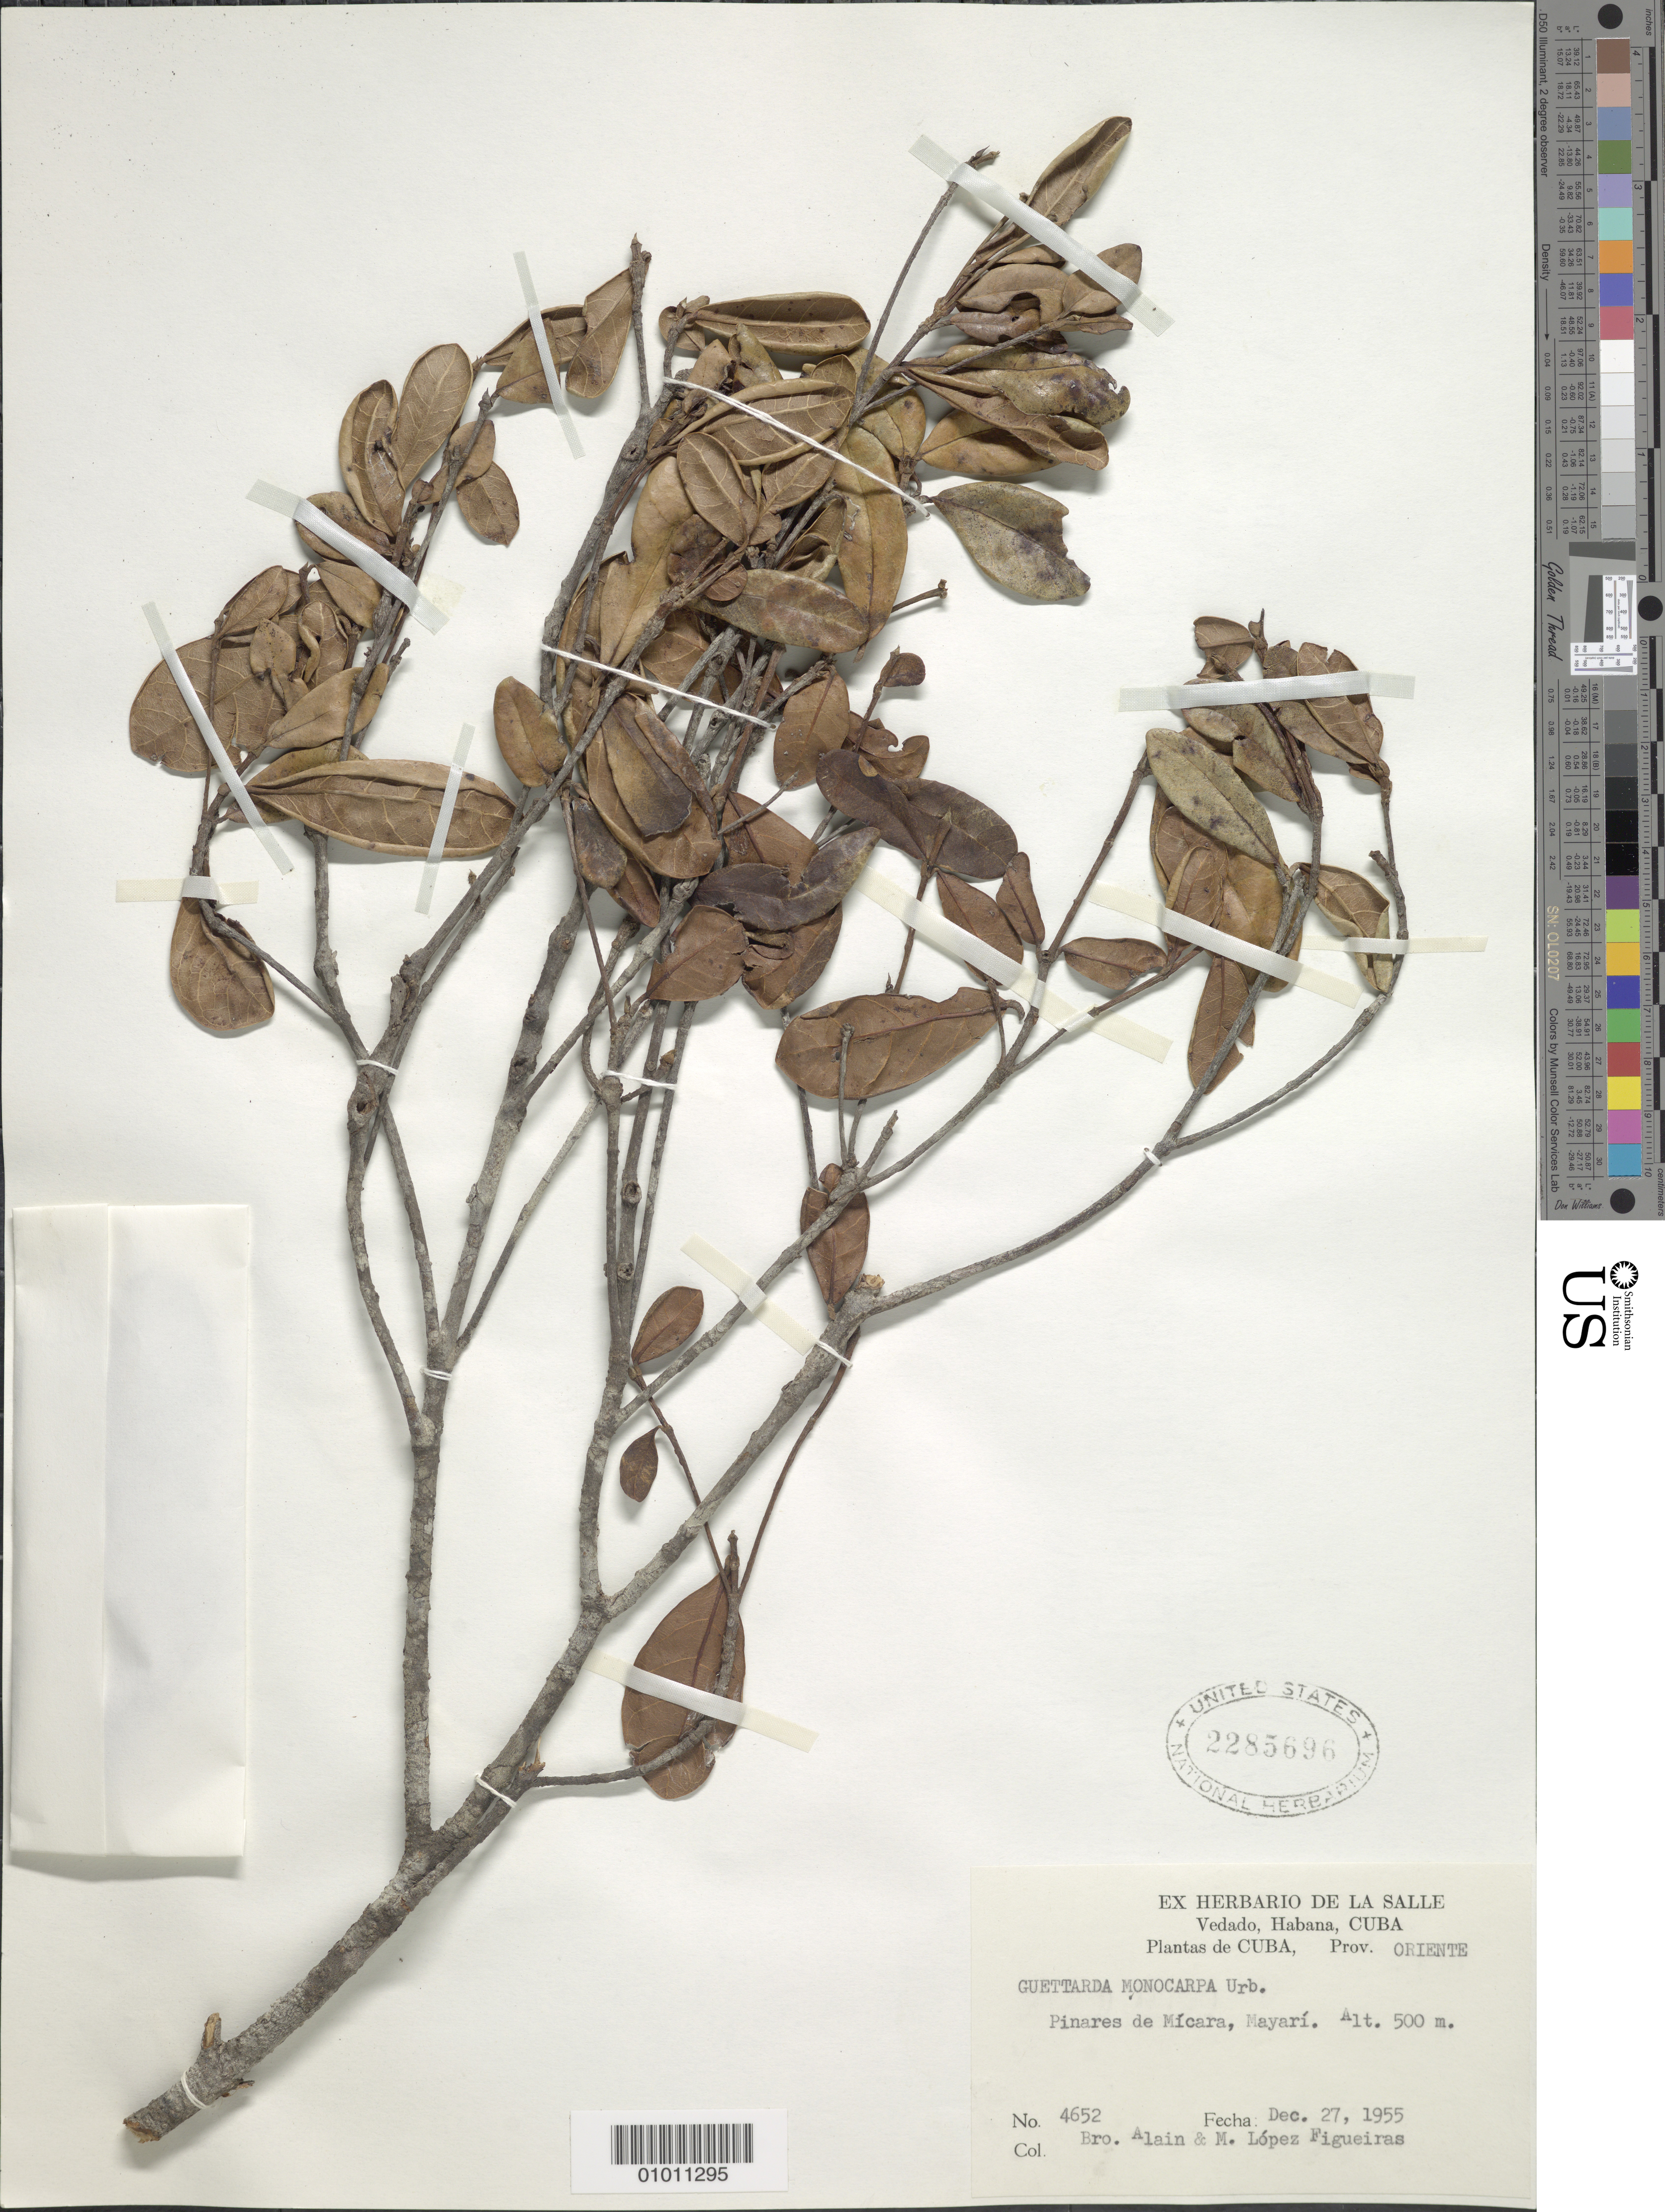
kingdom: Plantae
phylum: Tracheophyta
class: Magnoliopsida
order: Gentianales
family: Rubiaceae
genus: Guettarda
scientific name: Guettarda monocarpa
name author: Urb.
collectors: A. H. Liogier & M. Lopéz-F.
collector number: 4652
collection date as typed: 27 Dec 1955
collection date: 1955-12-27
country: Cuba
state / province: Oriente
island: Cuba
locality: Pinares de Mícara, Mayarí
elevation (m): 500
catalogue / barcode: US 2285696